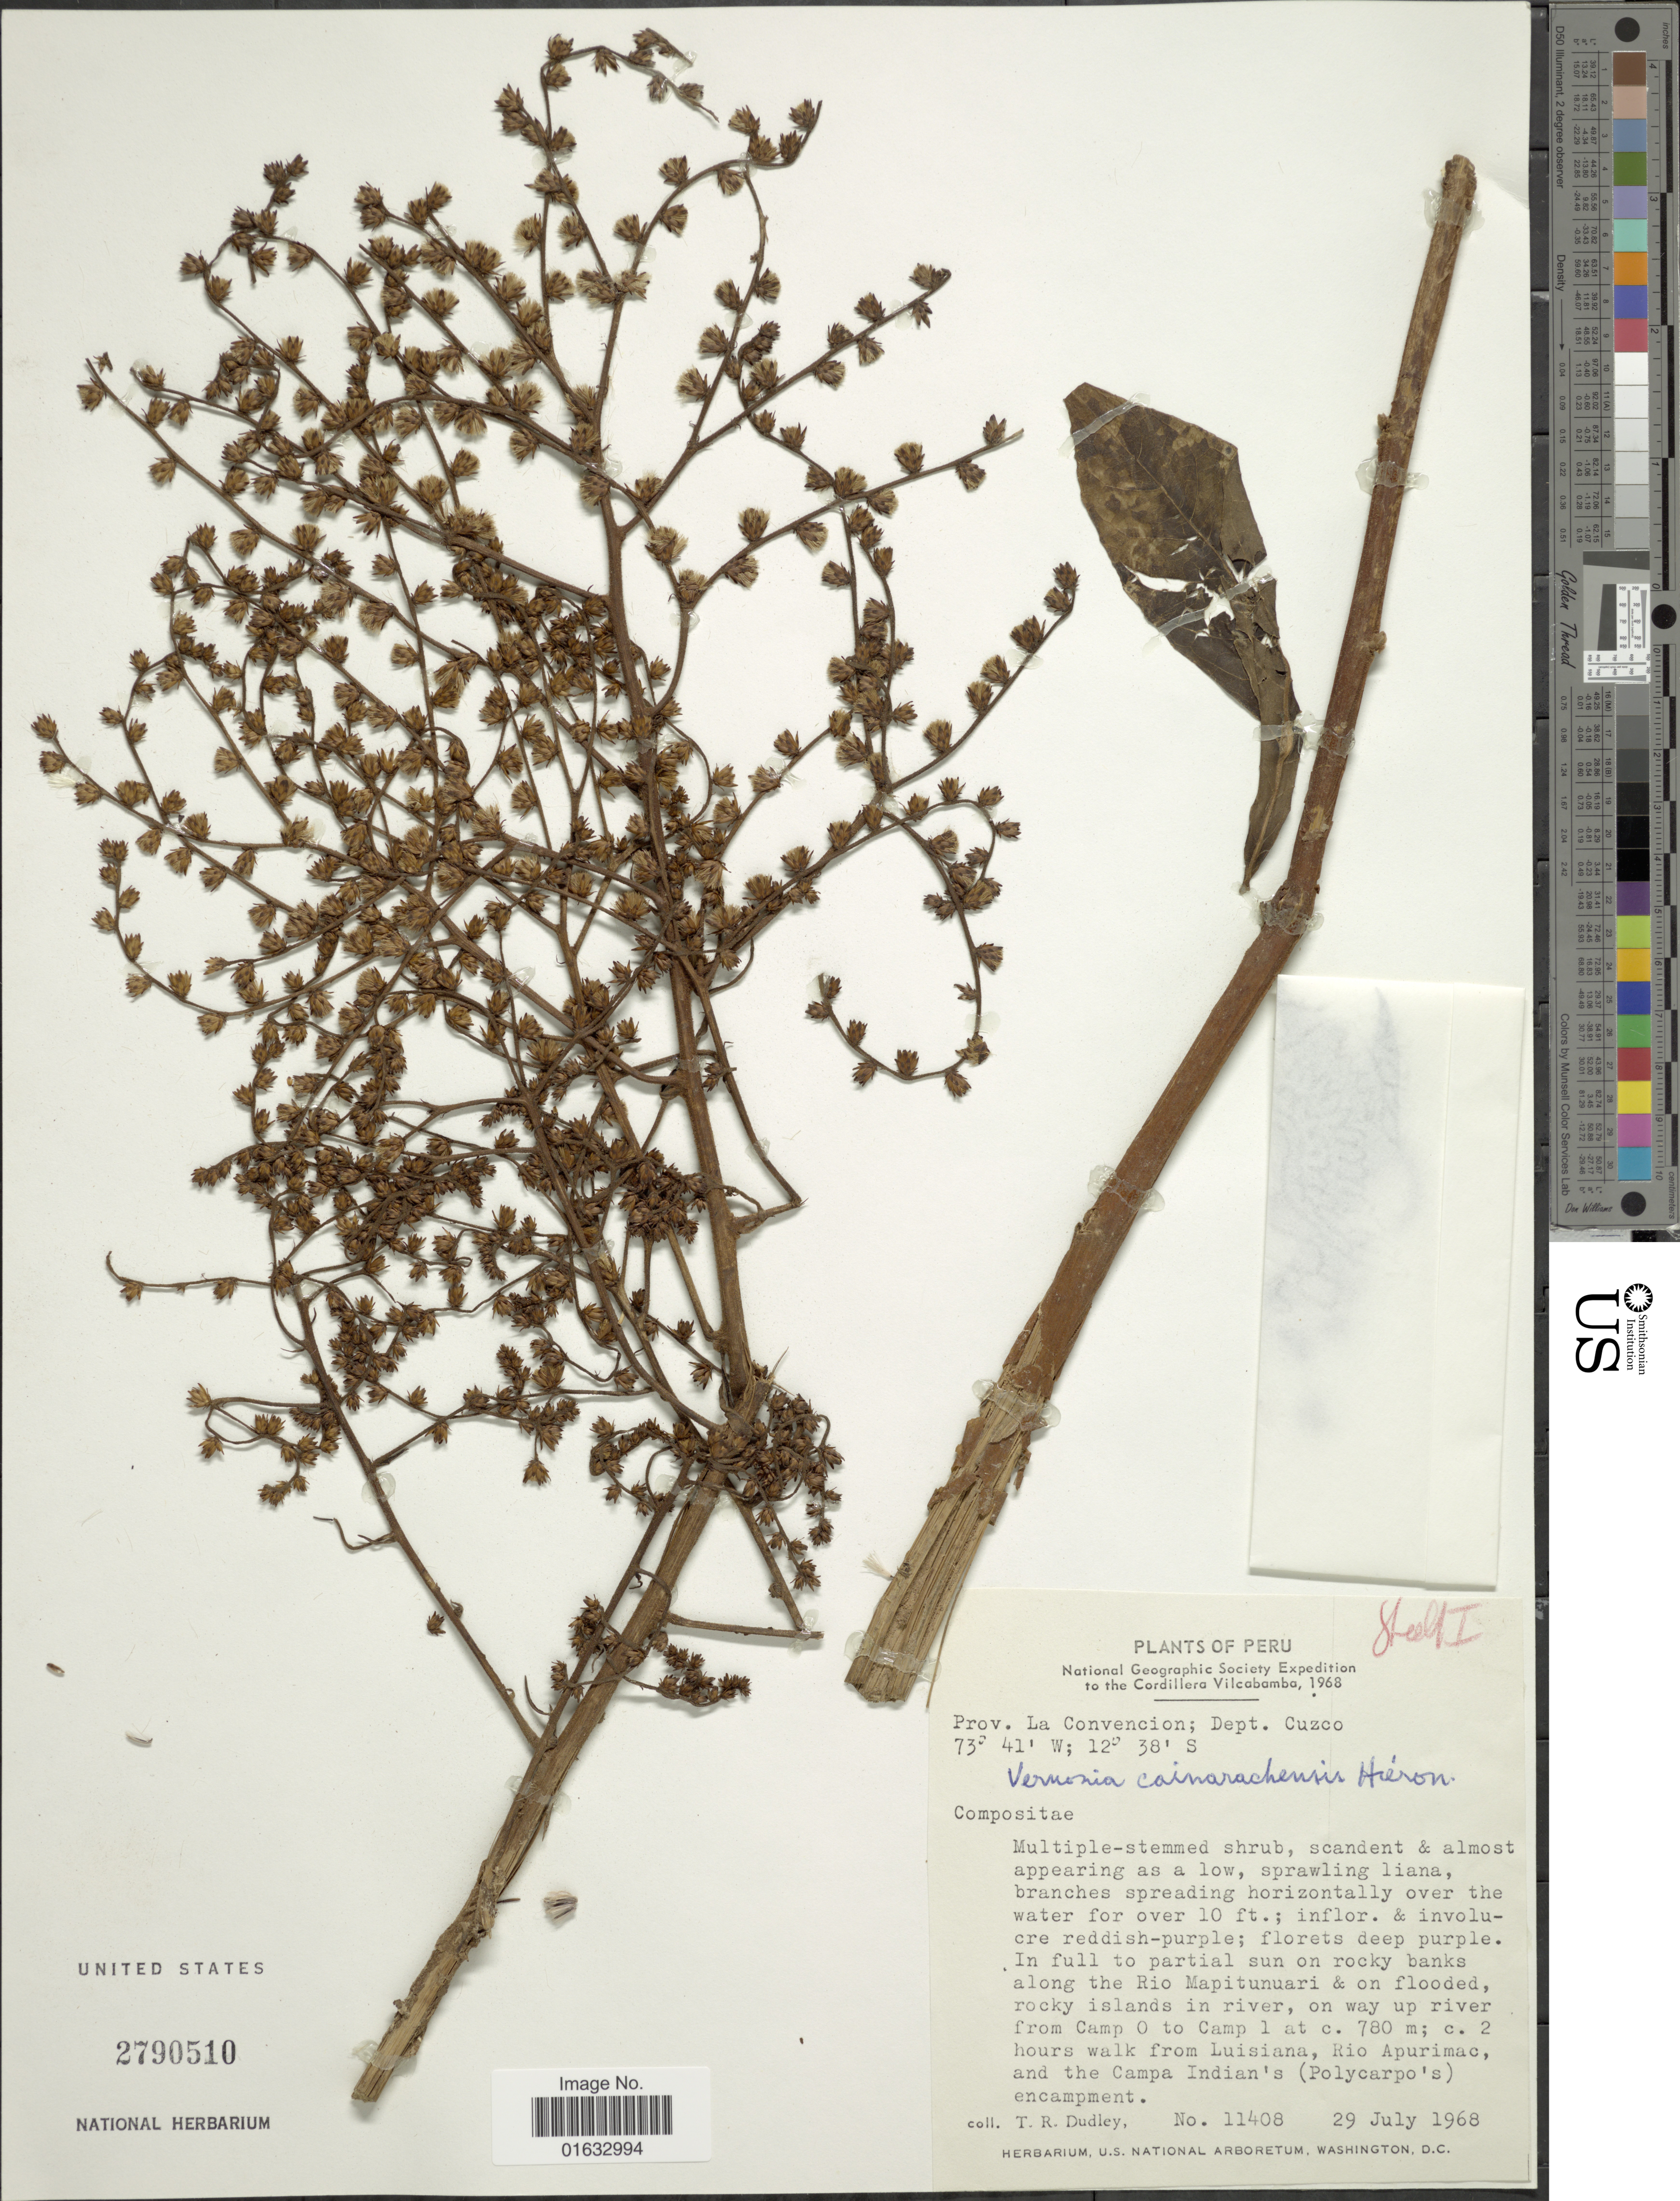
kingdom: Plantae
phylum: Tracheophyta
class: Magnoliopsida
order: Asterales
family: Asteraceae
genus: Eirmocephala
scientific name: Eirmocephala cainarachiensis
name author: (Hieron.) H. Rob.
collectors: T. R. Dudley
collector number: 11408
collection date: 1968-07-29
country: Peru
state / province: Cusco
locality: Peru, Prov. La Convencion; Dept. Cuzco. along the Rio Mapitunuari & on rocky islands in river; on way up river from Camp 0 to camp 1, c. 2 hours walk from Luisiana, Rio Apurimac, & the Campa Indian's (Polycar-po's) encampment.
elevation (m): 780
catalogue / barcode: US 2790510